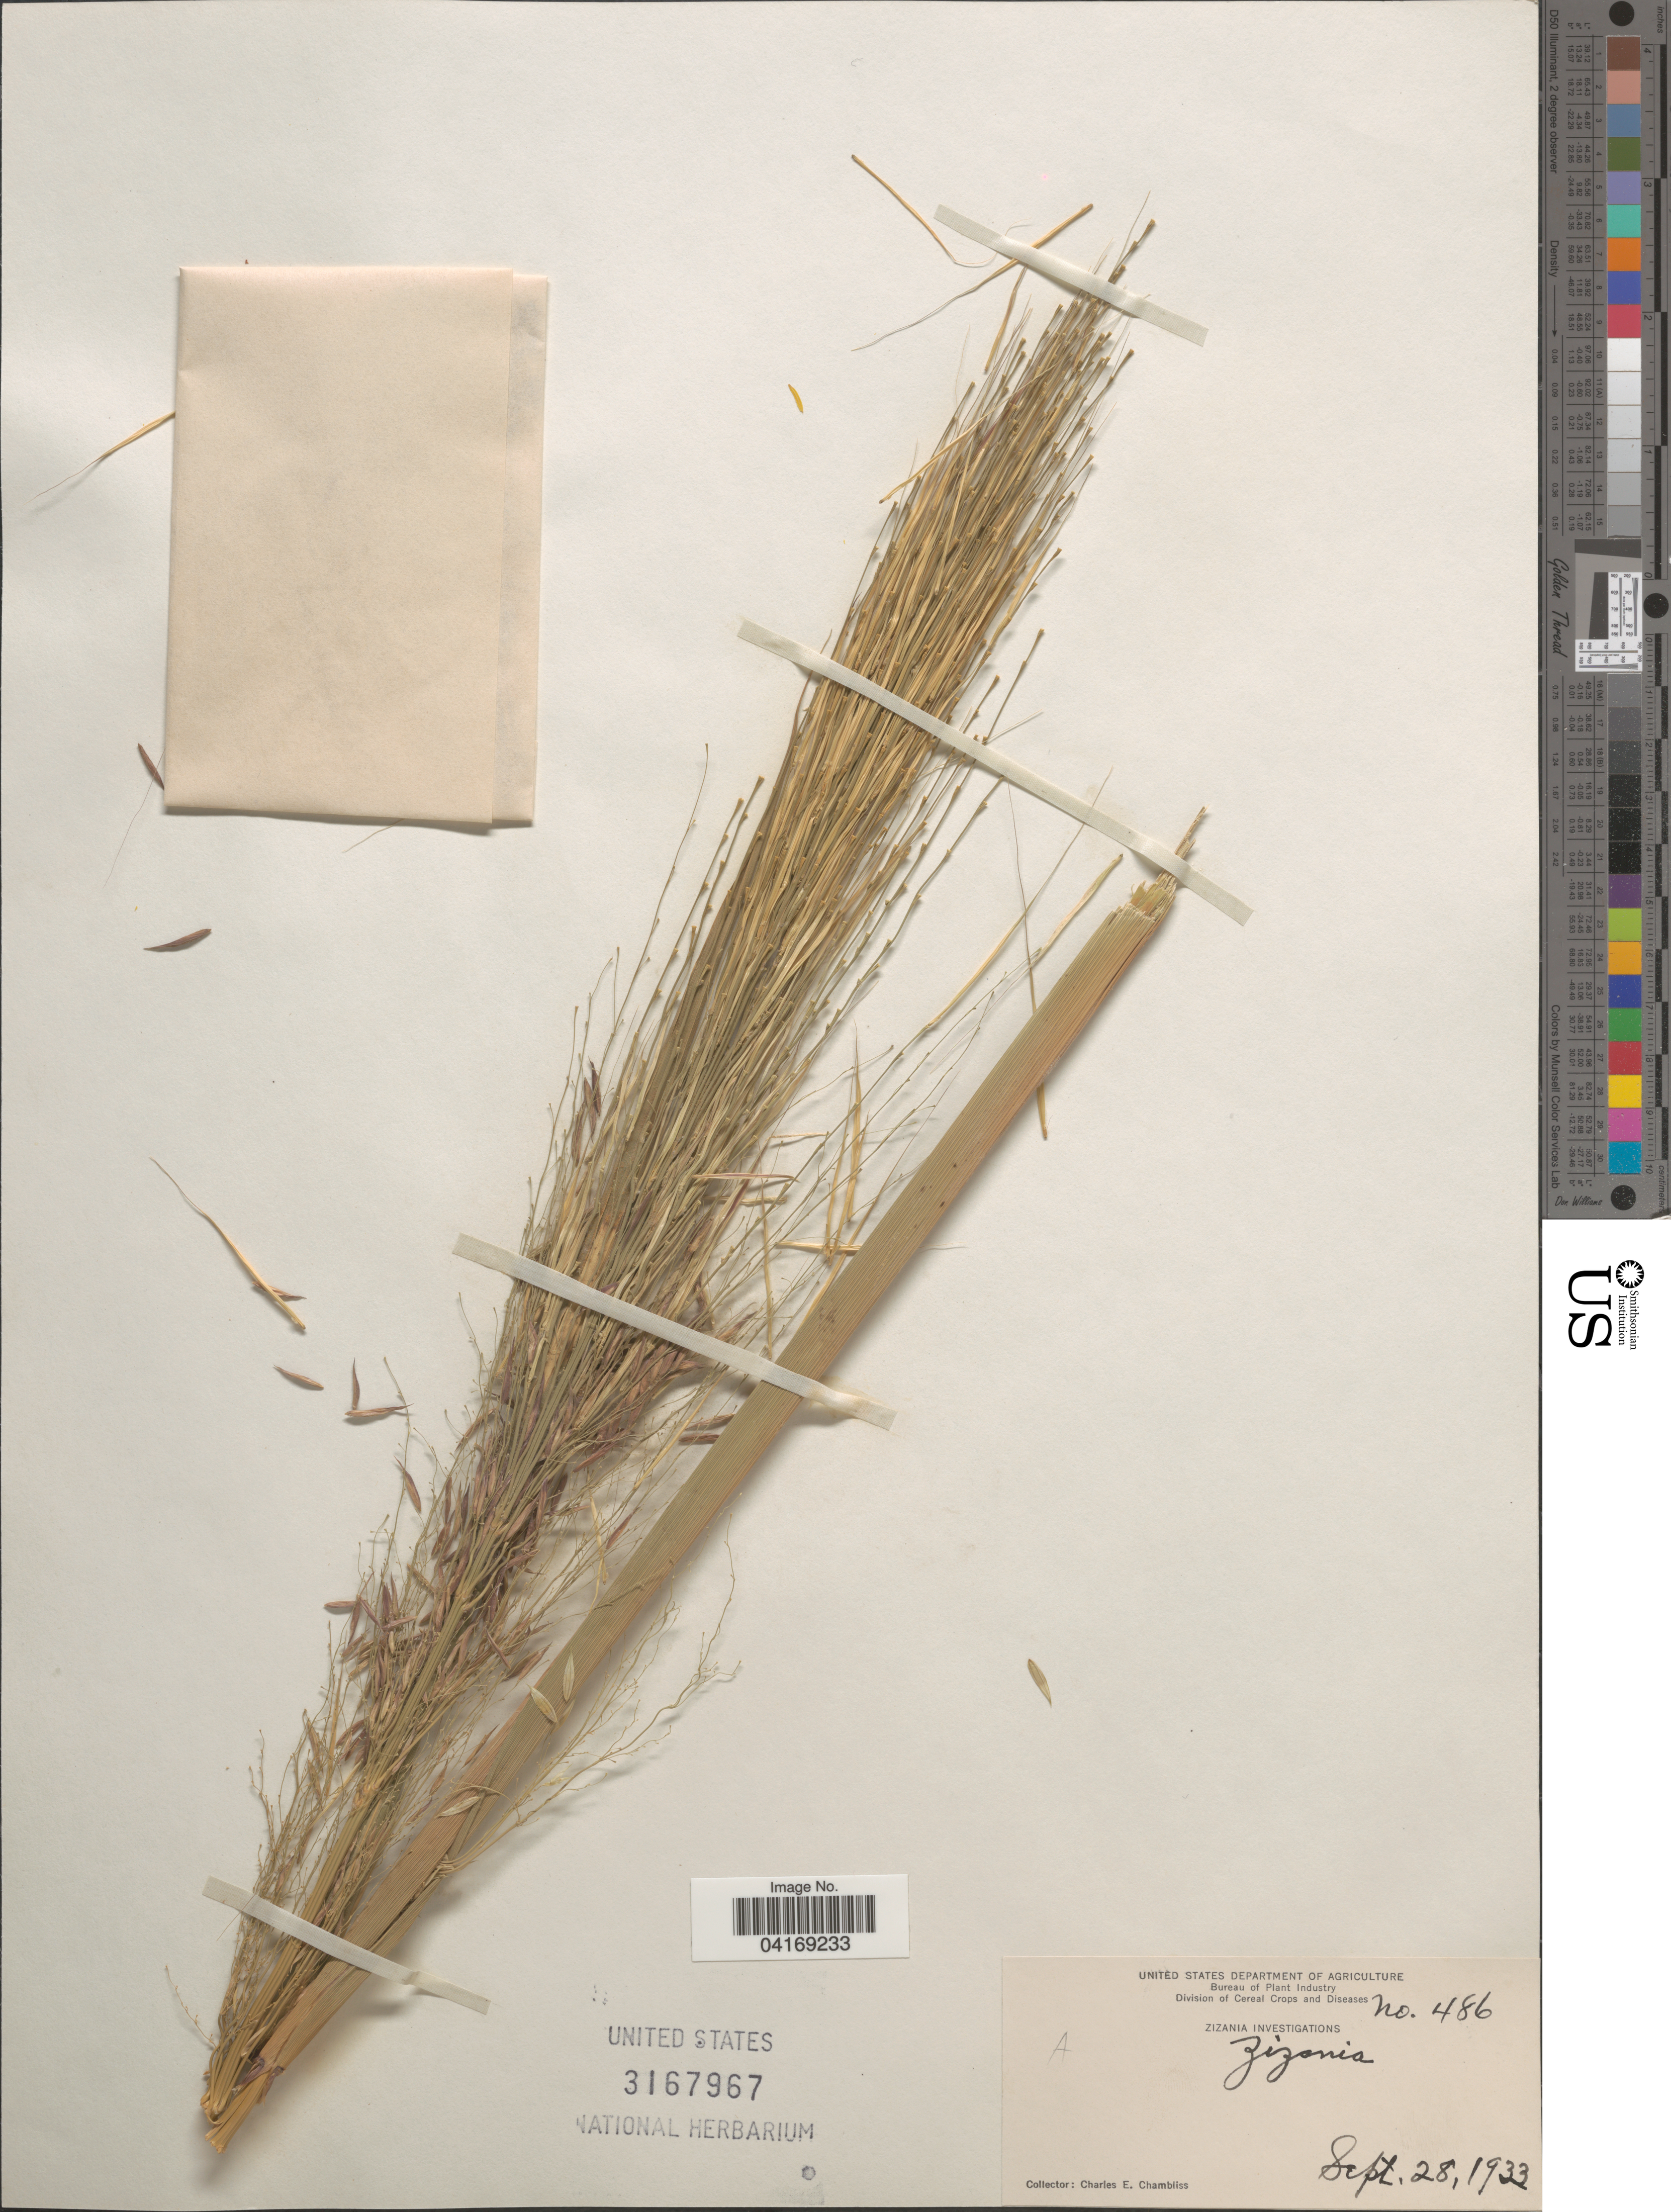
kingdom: Plantae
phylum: Tracheophyta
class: Liliopsida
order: Poales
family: Poaceae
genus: Zizania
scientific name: Zizania sp.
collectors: C. Chambliss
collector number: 486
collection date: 1933-09-28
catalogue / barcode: US 3167967